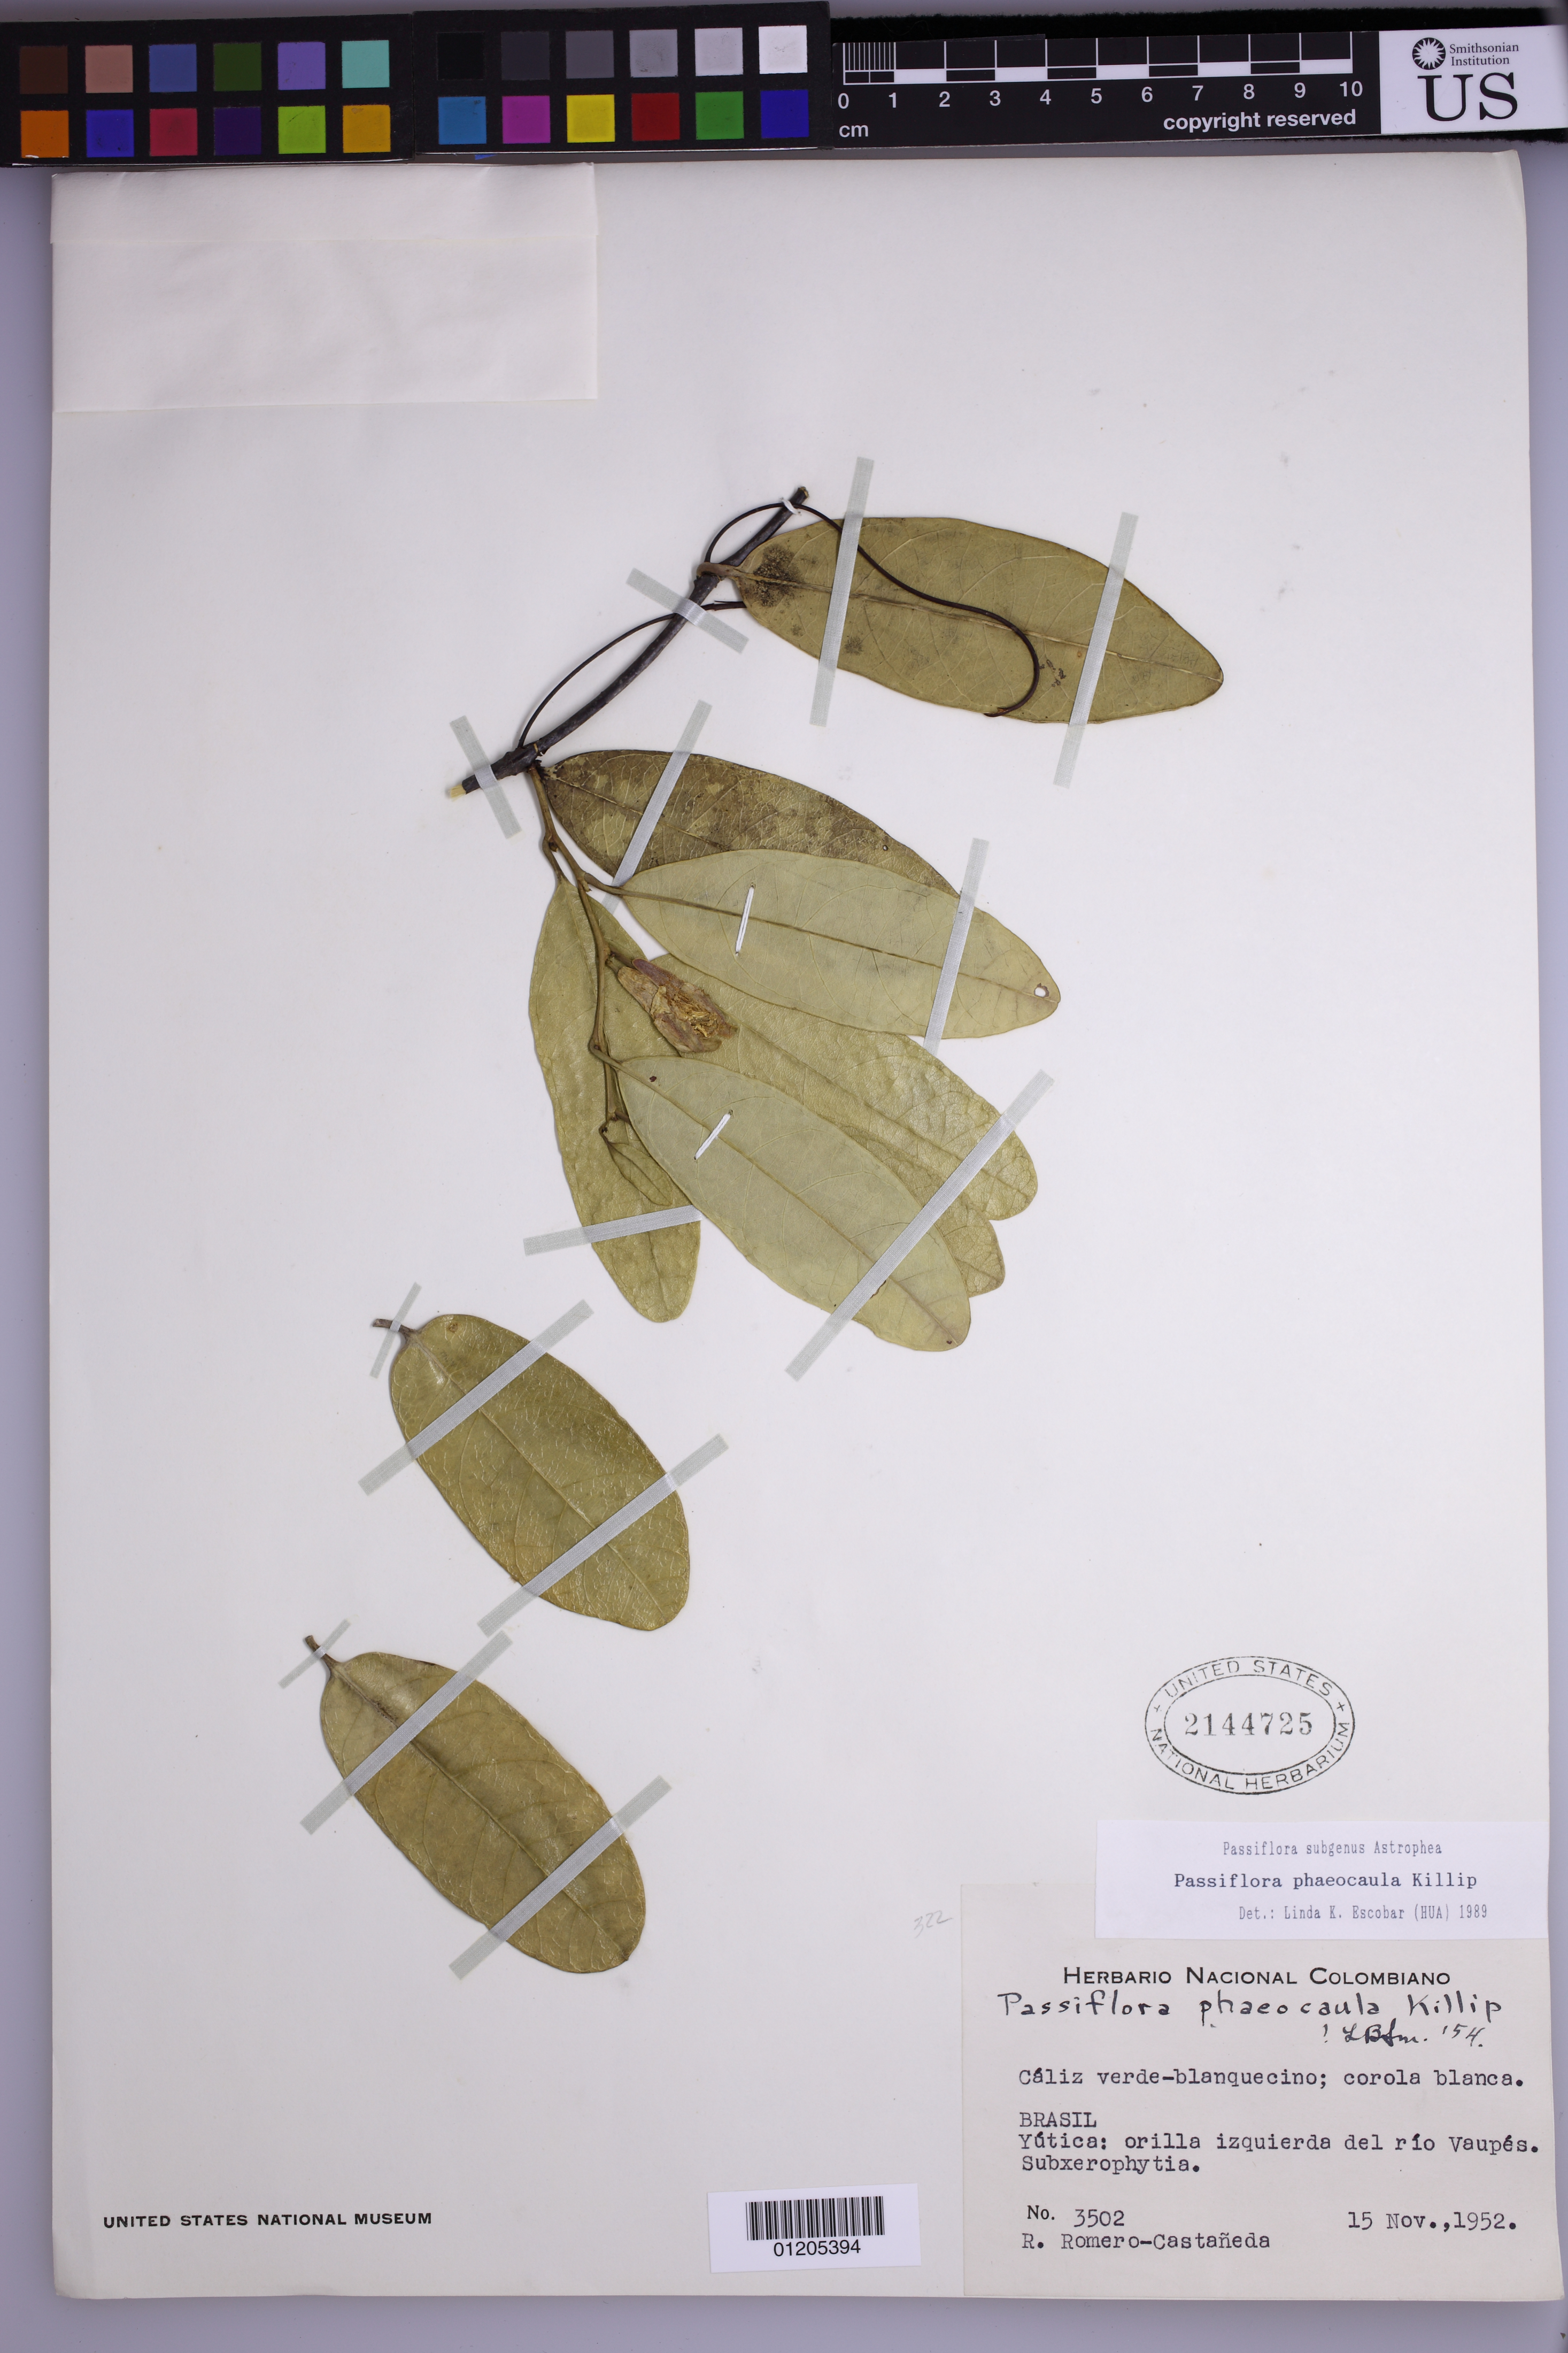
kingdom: Plantae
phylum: Tracheophyta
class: Magnoliopsida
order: Malpighiales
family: Passifloraceae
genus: Passiflora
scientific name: Passiflora phaeocaula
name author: Killip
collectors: R. Romero Castañeda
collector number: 3502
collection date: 1952-11-15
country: Brazil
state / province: Amazonas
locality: Yutica: orilla izquierda del rio Vaupes.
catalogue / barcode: US 2144725